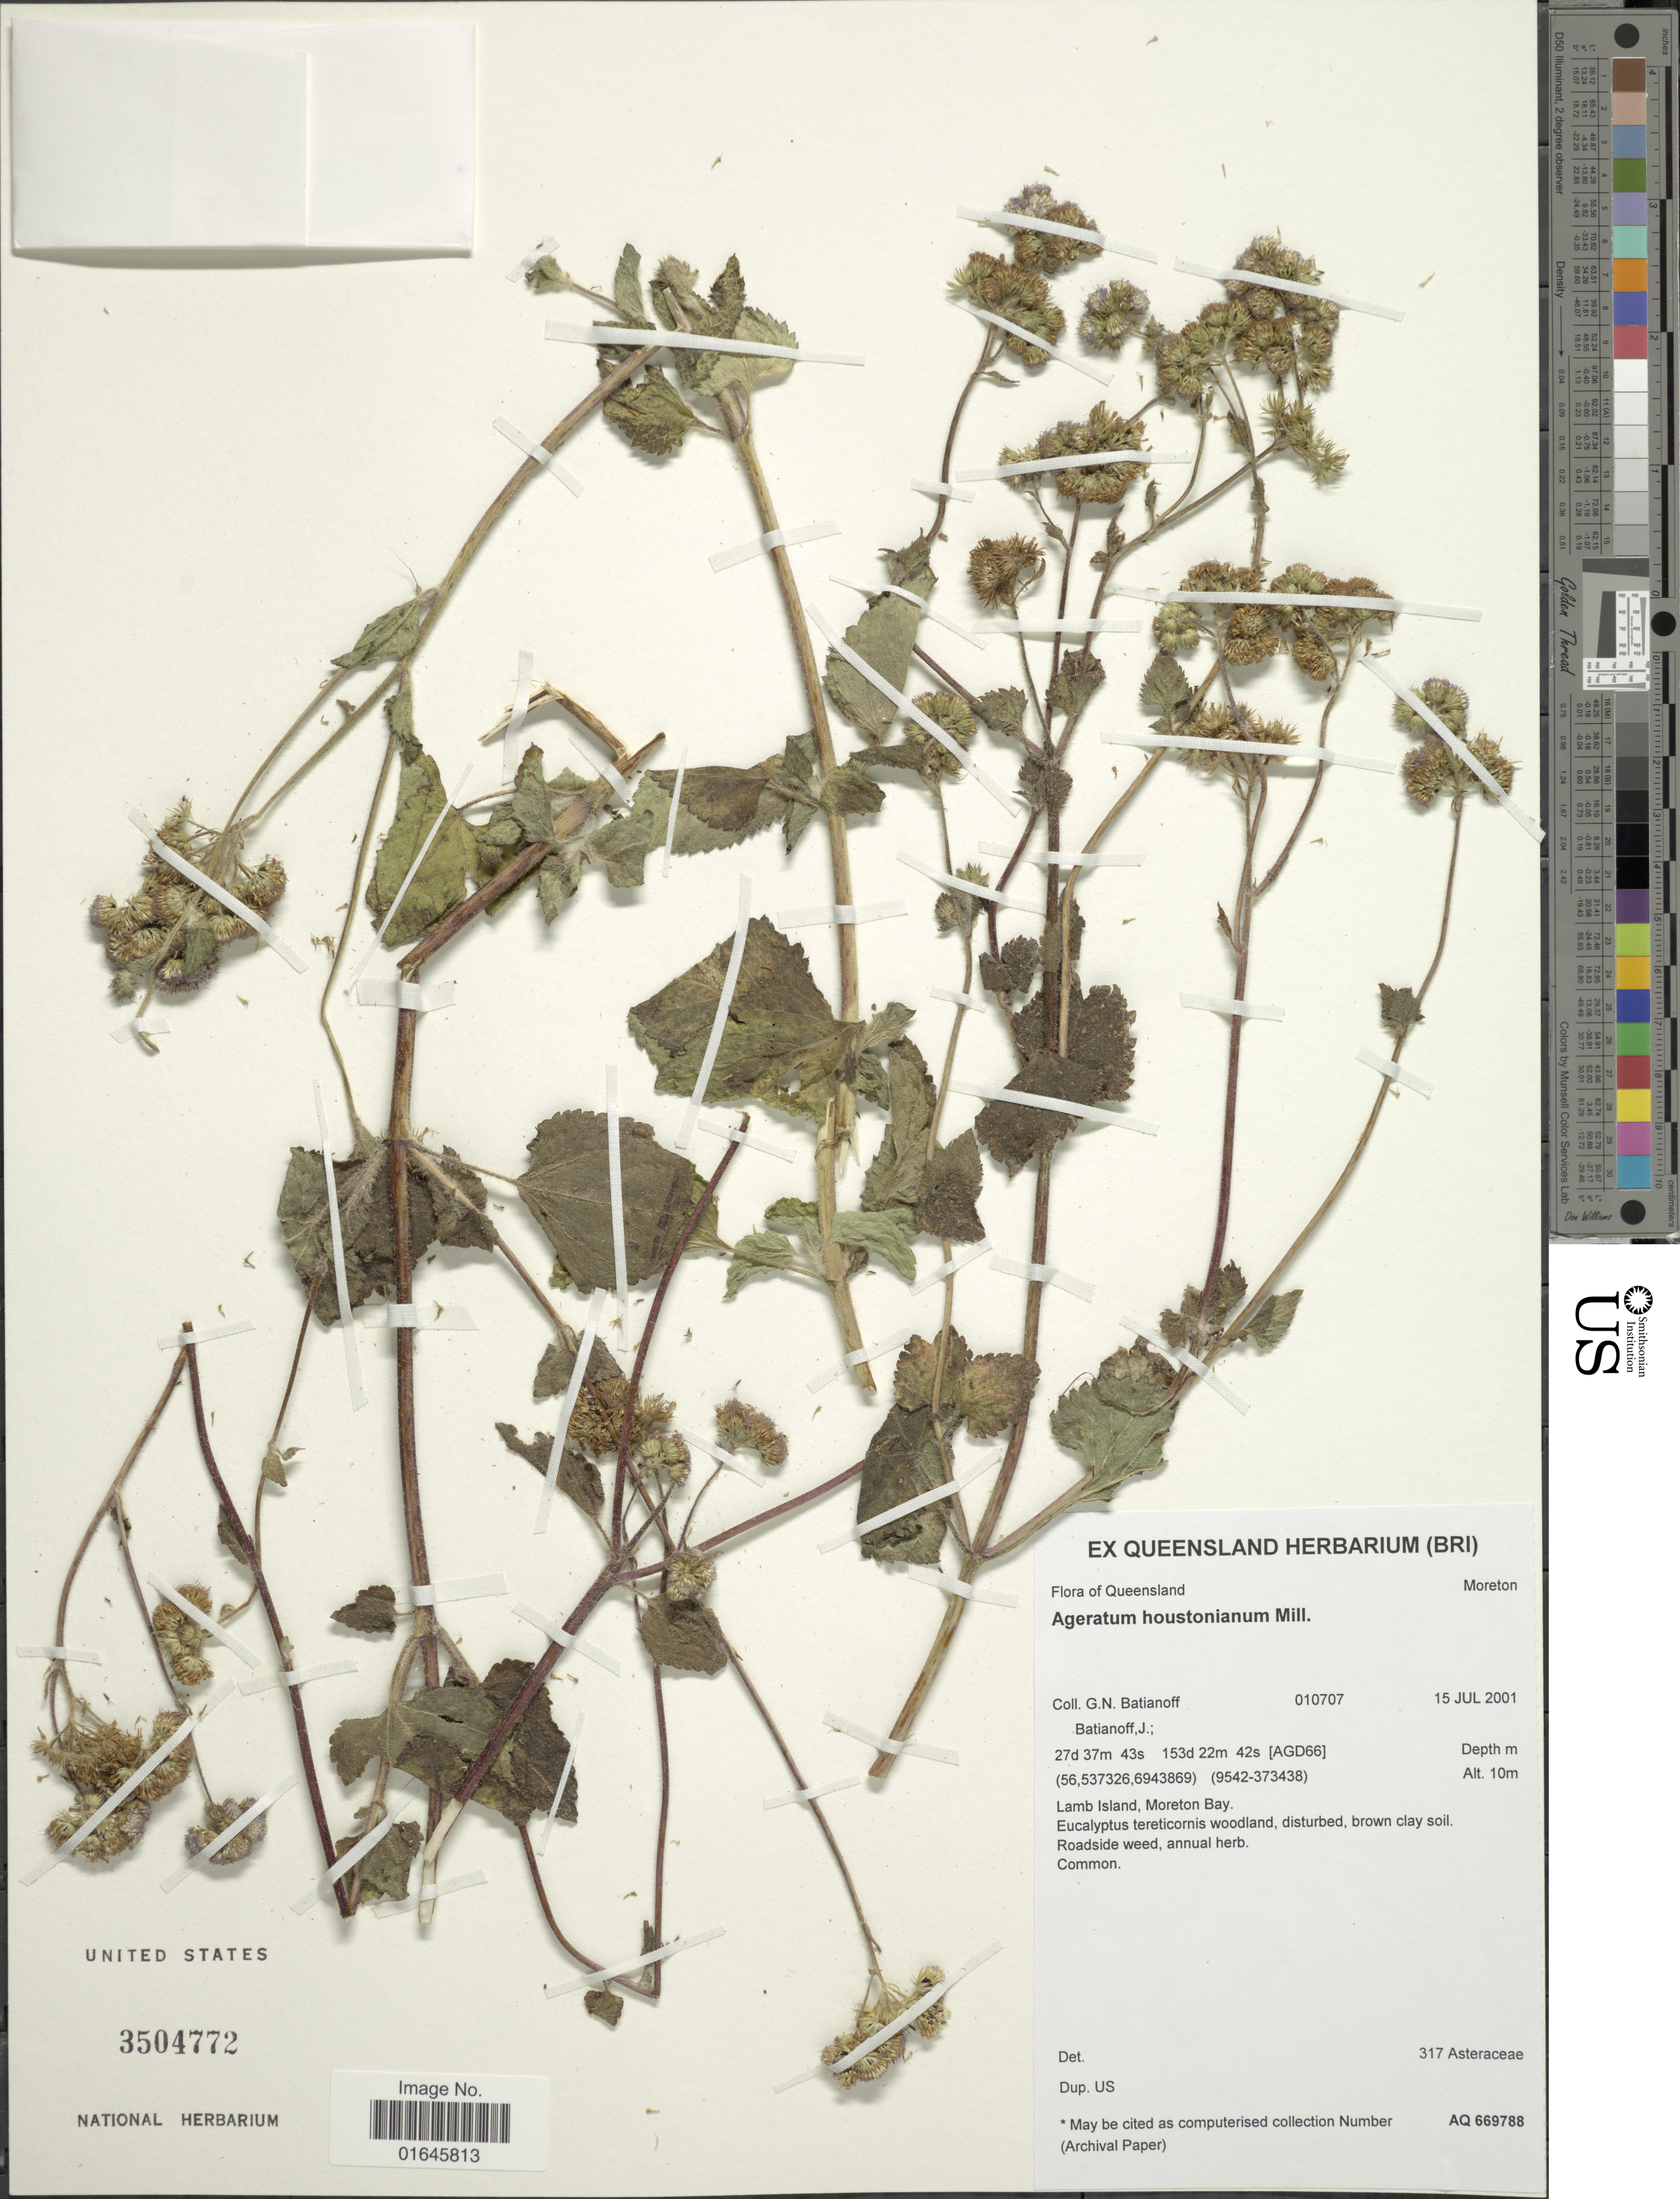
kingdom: Plantae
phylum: Tracheophyta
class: Magnoliopsida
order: Asterales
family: Asteraceae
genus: Ageratum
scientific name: Ageratum conyzoides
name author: L.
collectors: G. Batianoff & J. Batianoff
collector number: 010707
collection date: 2001-07-15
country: Australia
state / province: Queensland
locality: Lamb Island, Moreton Bay, Moreton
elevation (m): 10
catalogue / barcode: US 3504772